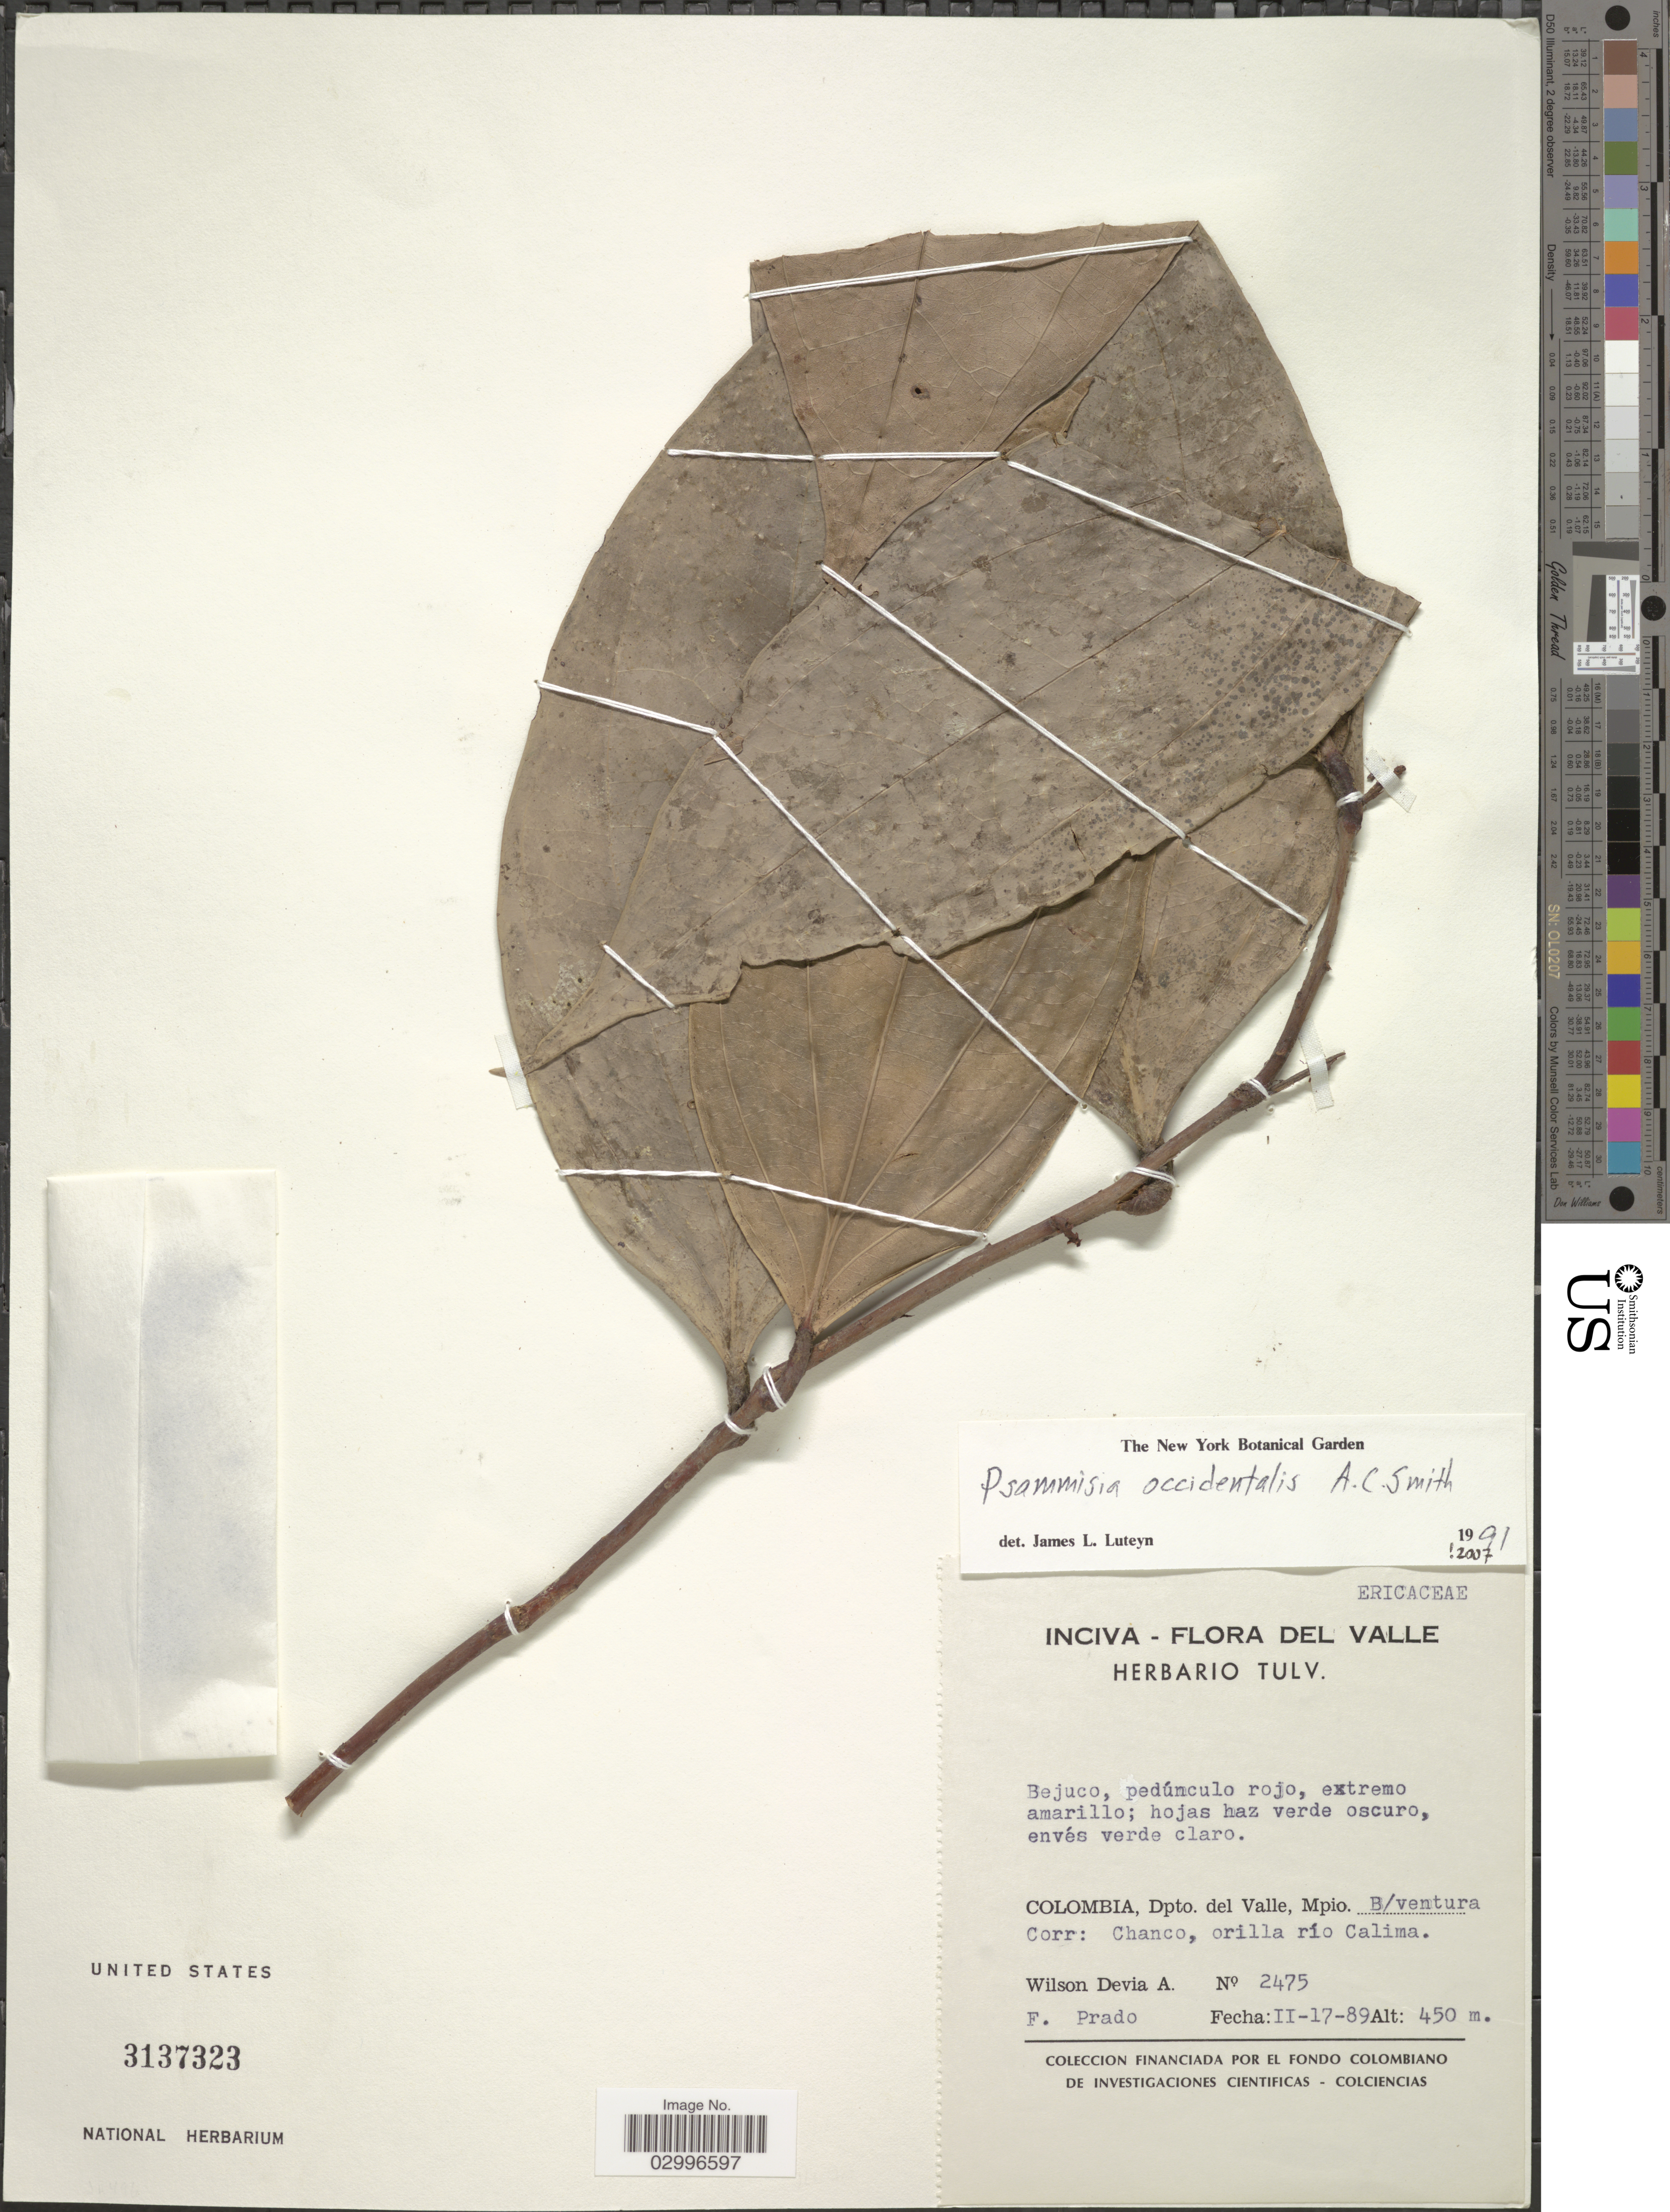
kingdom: Plantae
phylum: Tracheophyta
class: Magnoliopsida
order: Ericales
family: Ericaceae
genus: Psammisia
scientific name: Psammisia occidentalis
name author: A.C. Sm.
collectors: W. Devia A. & F. Prado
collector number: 2475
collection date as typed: Transcribed d/m/y: 17/2/89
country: Colombia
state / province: Valle del Cauca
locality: Dpto. del Valle, Mpio. B/ventura. Corr: Chanco, orilla río Calima.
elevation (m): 450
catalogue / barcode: US 3137323